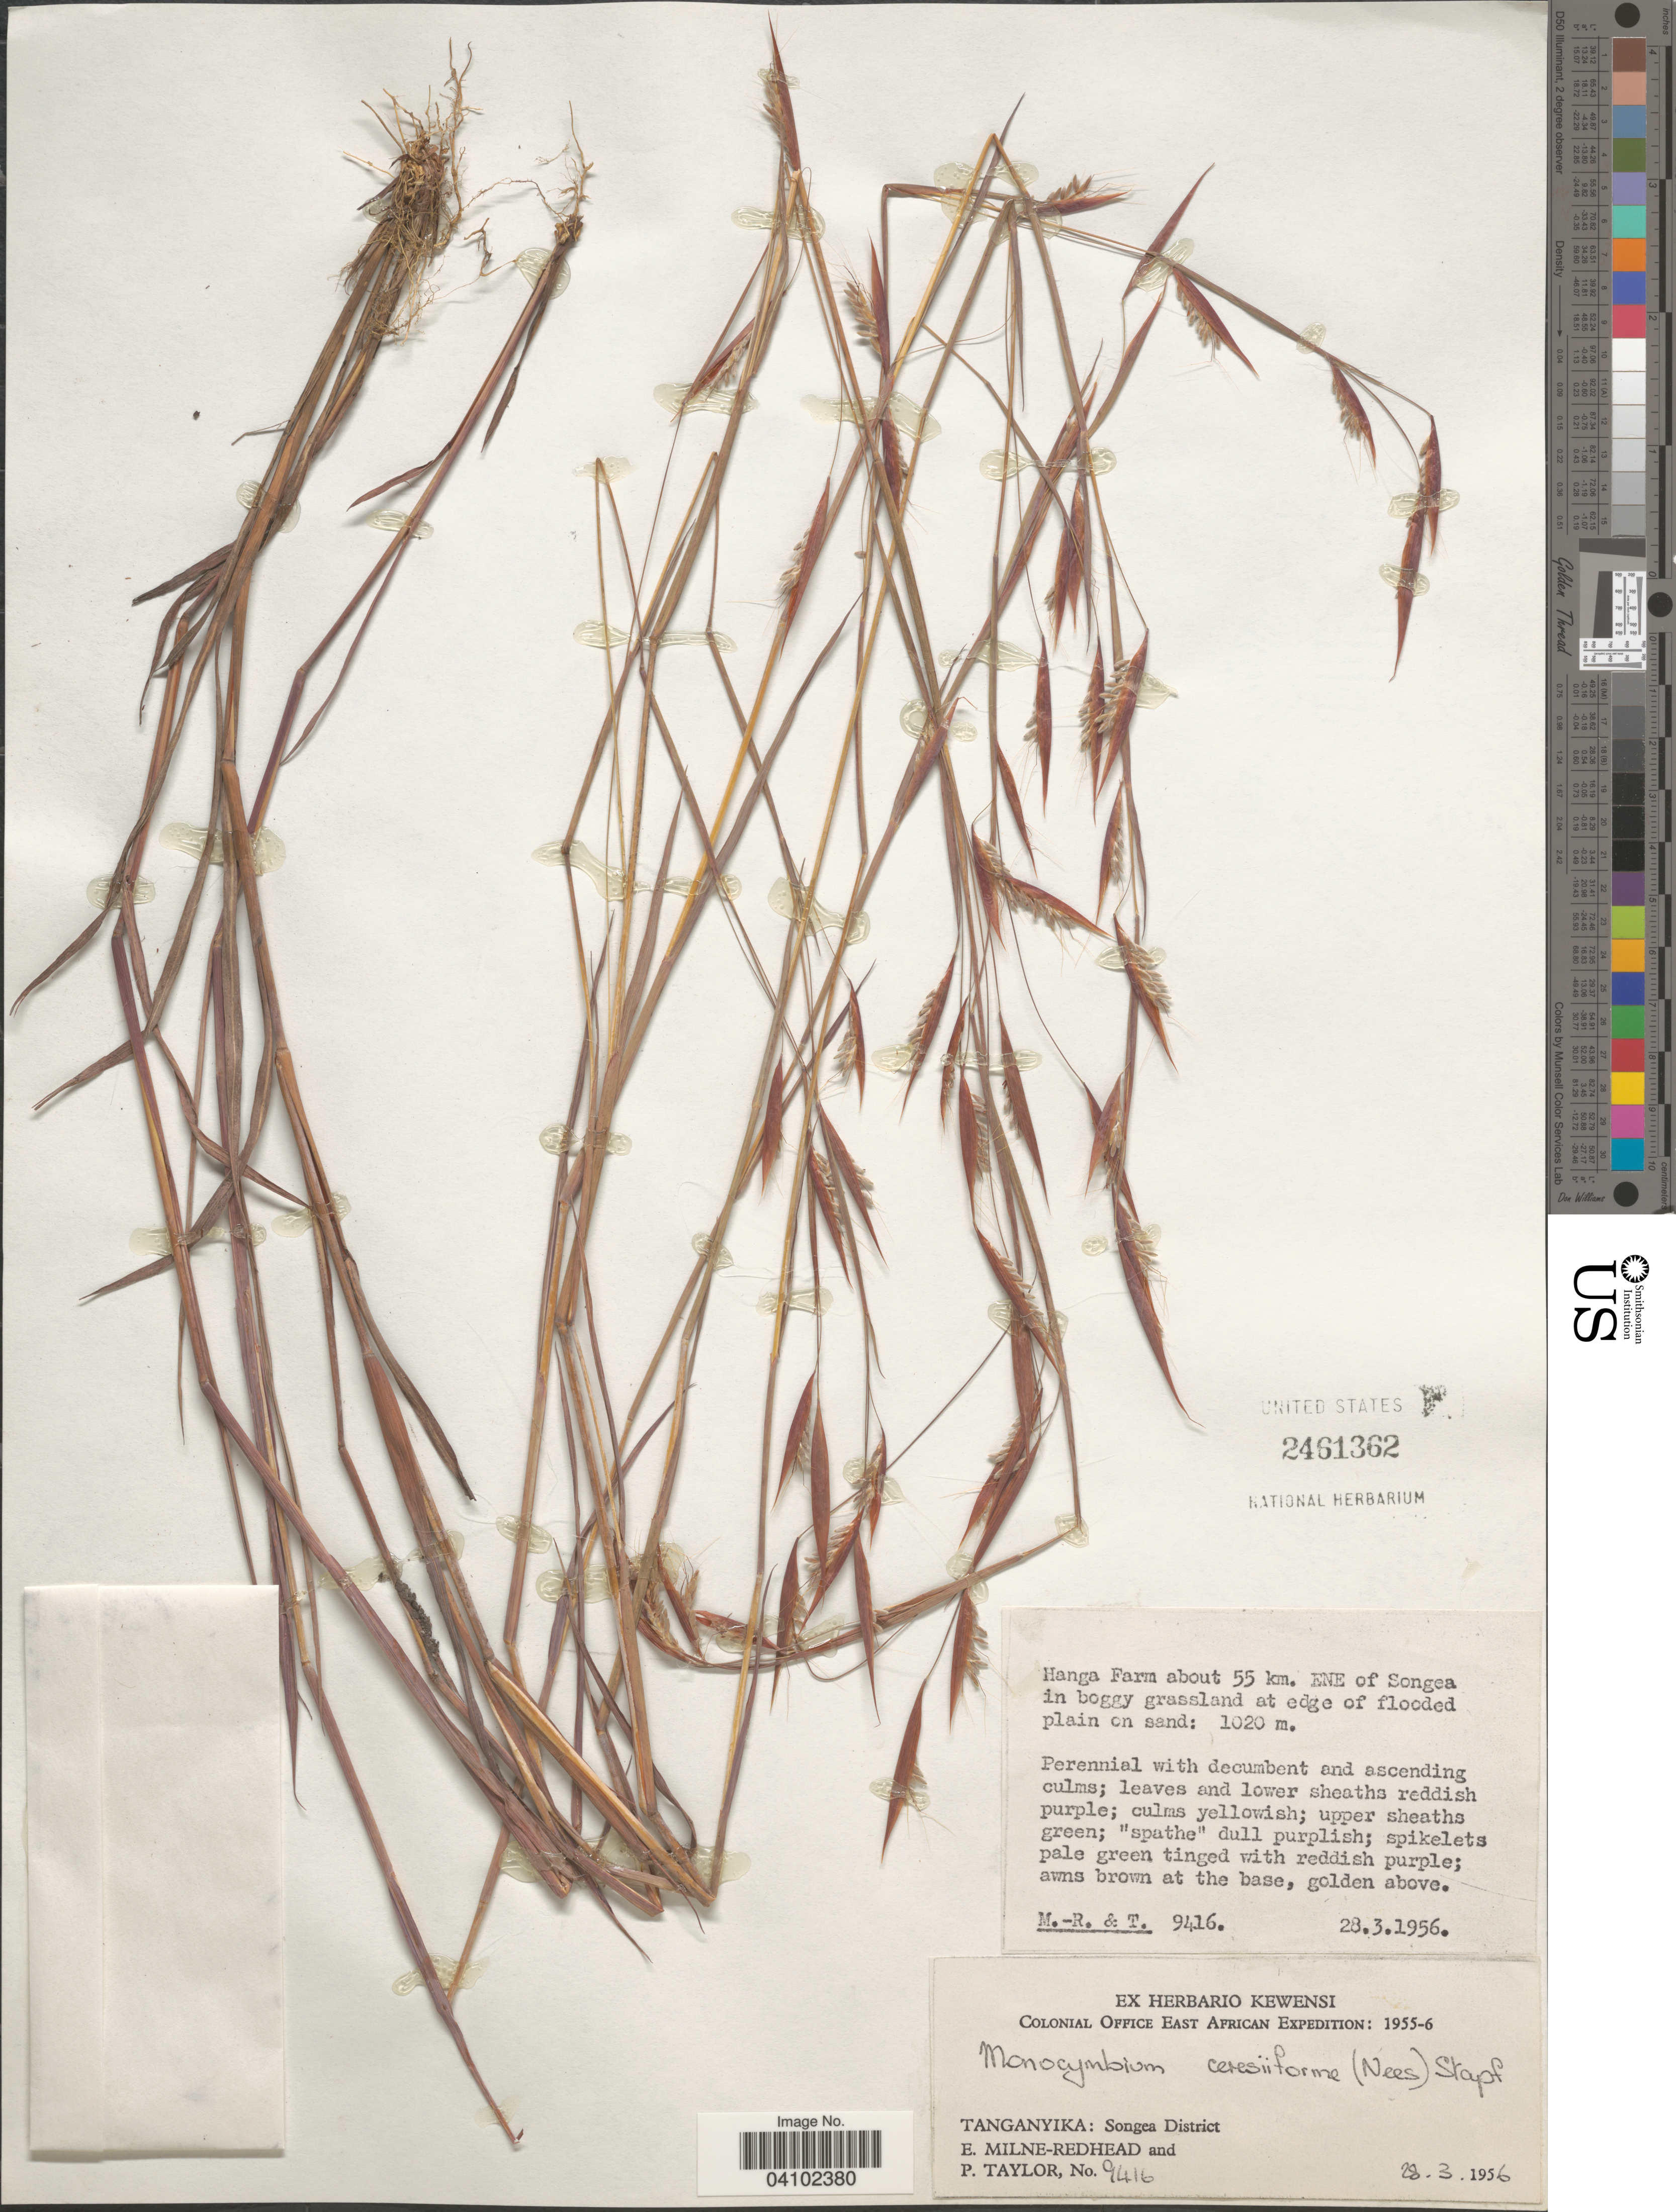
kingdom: Plantae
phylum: Tracheophyta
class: Liliopsida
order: Poales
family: Poaceae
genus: Monocymbium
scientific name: Monocymbium ceresiiforme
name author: (Nees) Stapf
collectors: E. W. Milne-Redhead & P. Taylor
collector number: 9416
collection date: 1956-03-28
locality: Colonial Office East African Expedition: 1955-6. Tanganyika: Songea District. Hanga Farm about 55 km. ENE of Songea.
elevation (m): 1020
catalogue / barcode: US 2461362